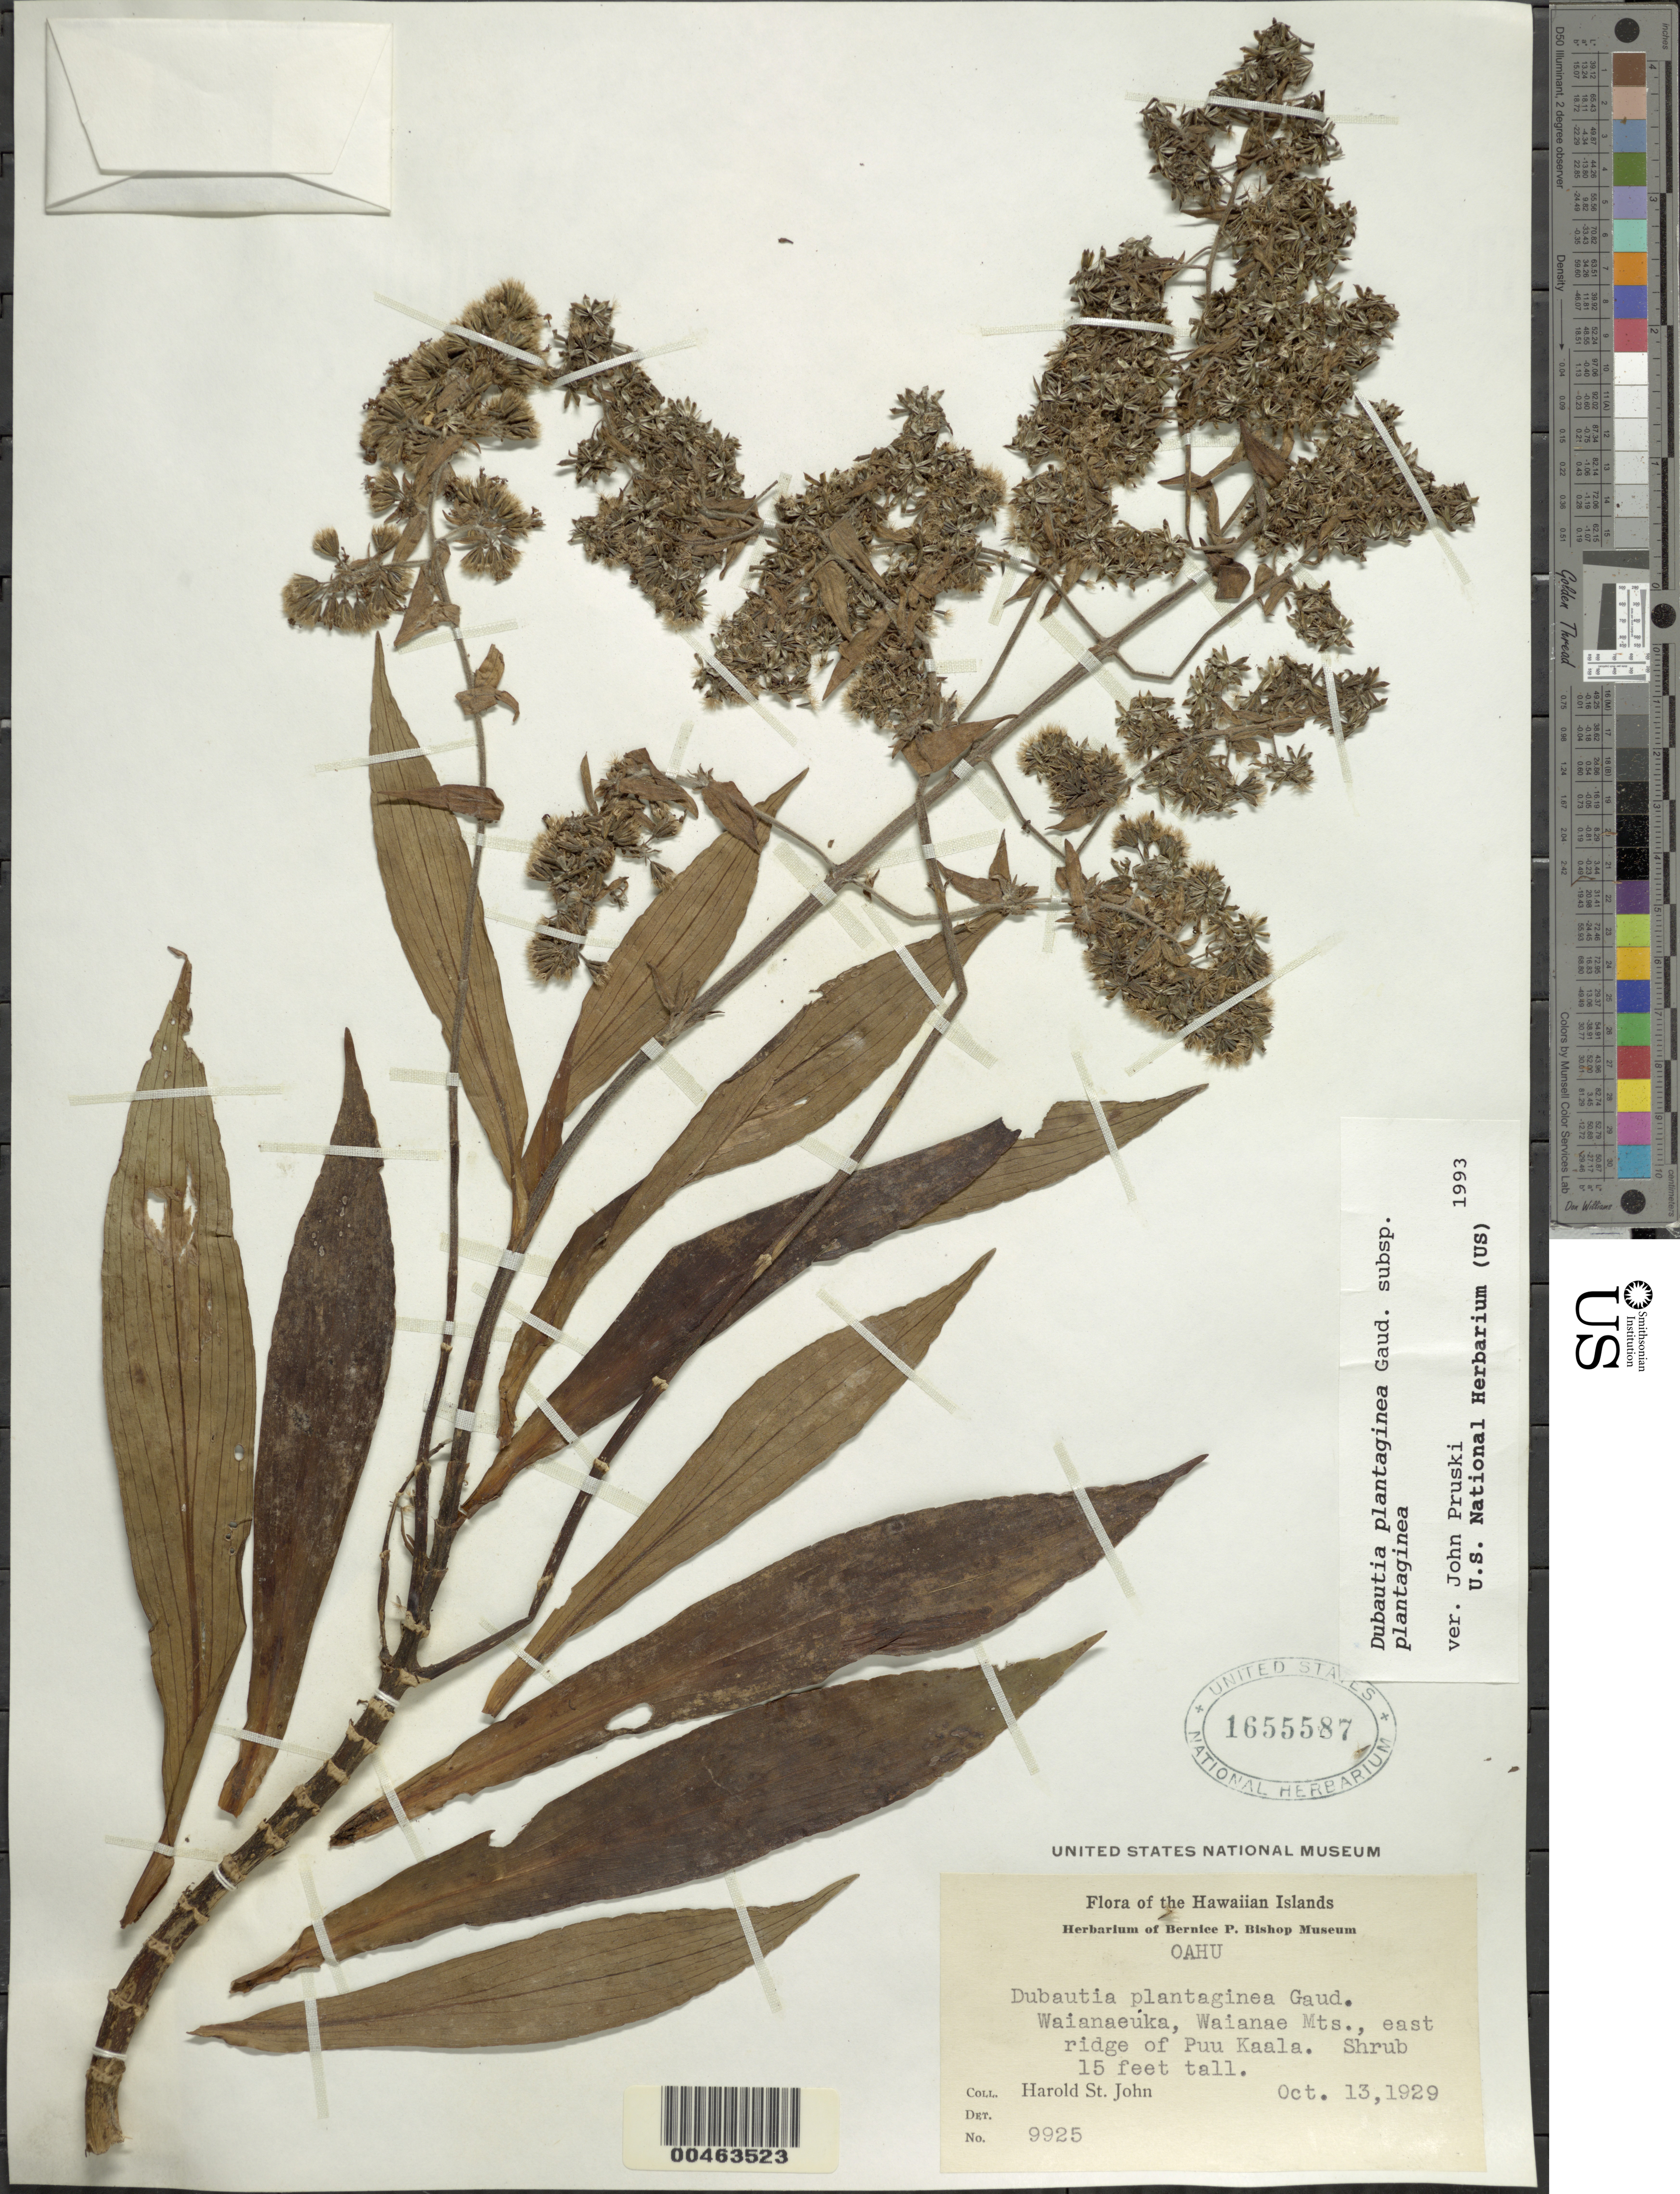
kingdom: Plantae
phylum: Tracheophyta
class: Magnoliopsida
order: Asterales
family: Asteraceae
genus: Dubautia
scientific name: Dubautia plantaginea subsp. plantaginea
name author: Gaudich.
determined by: Pruski, J. F.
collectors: H. St. John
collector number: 9925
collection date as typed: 13 Oct 1929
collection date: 1929-10-13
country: United States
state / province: Hawaii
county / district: Honolulu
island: Oahu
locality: Waianaeuka, Waianae Mts., East ridge of Puu Kaala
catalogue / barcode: US 1655587